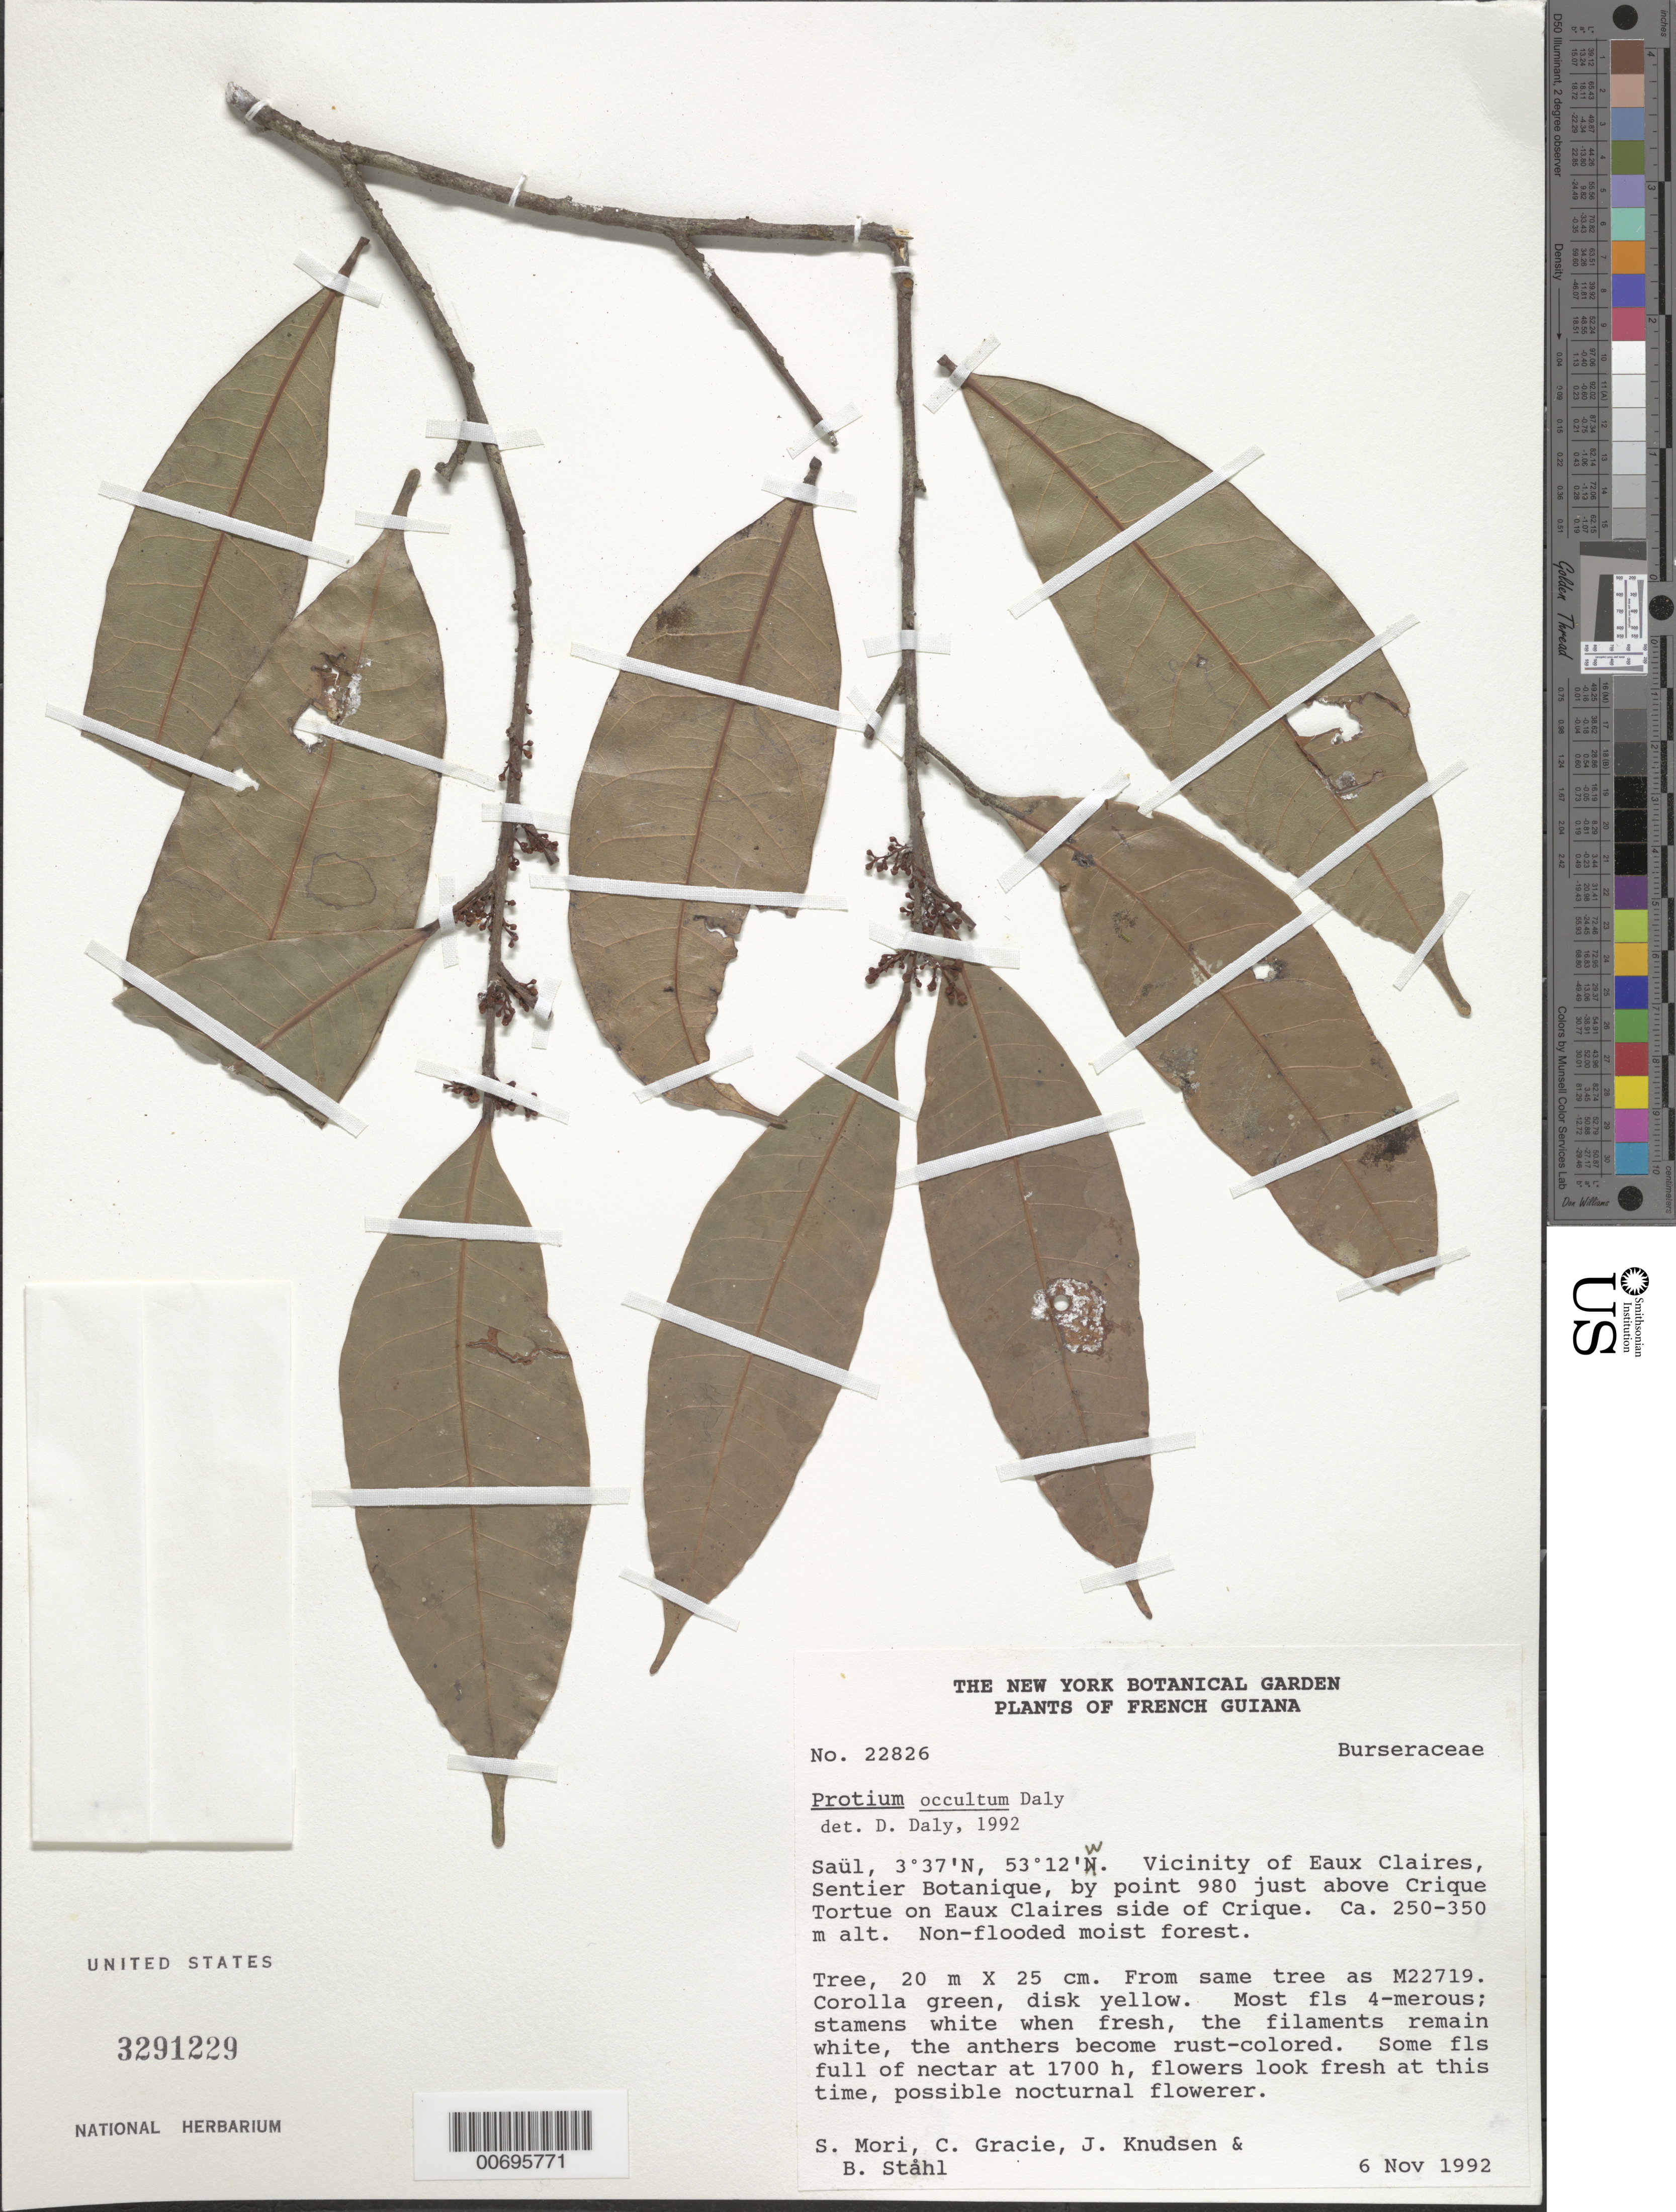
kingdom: Plantae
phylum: Tracheophyta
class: Magnoliopsida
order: Sapindales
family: Burseraceae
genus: Protium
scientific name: Protium occultum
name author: Daly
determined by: Daly, D. C.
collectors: S. Mori, C. A. Gracie, J. Knudsen & B. Ståhl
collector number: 22826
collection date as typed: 6-Nov-92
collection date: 1992-11-06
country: French Guiana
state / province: Saint-Laurent-du-Maroni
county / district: Saül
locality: Saül, vicinity of Eaux Claires, Sentier Botanique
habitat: Non-flooded moist forest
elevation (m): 250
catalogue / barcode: US 3291229